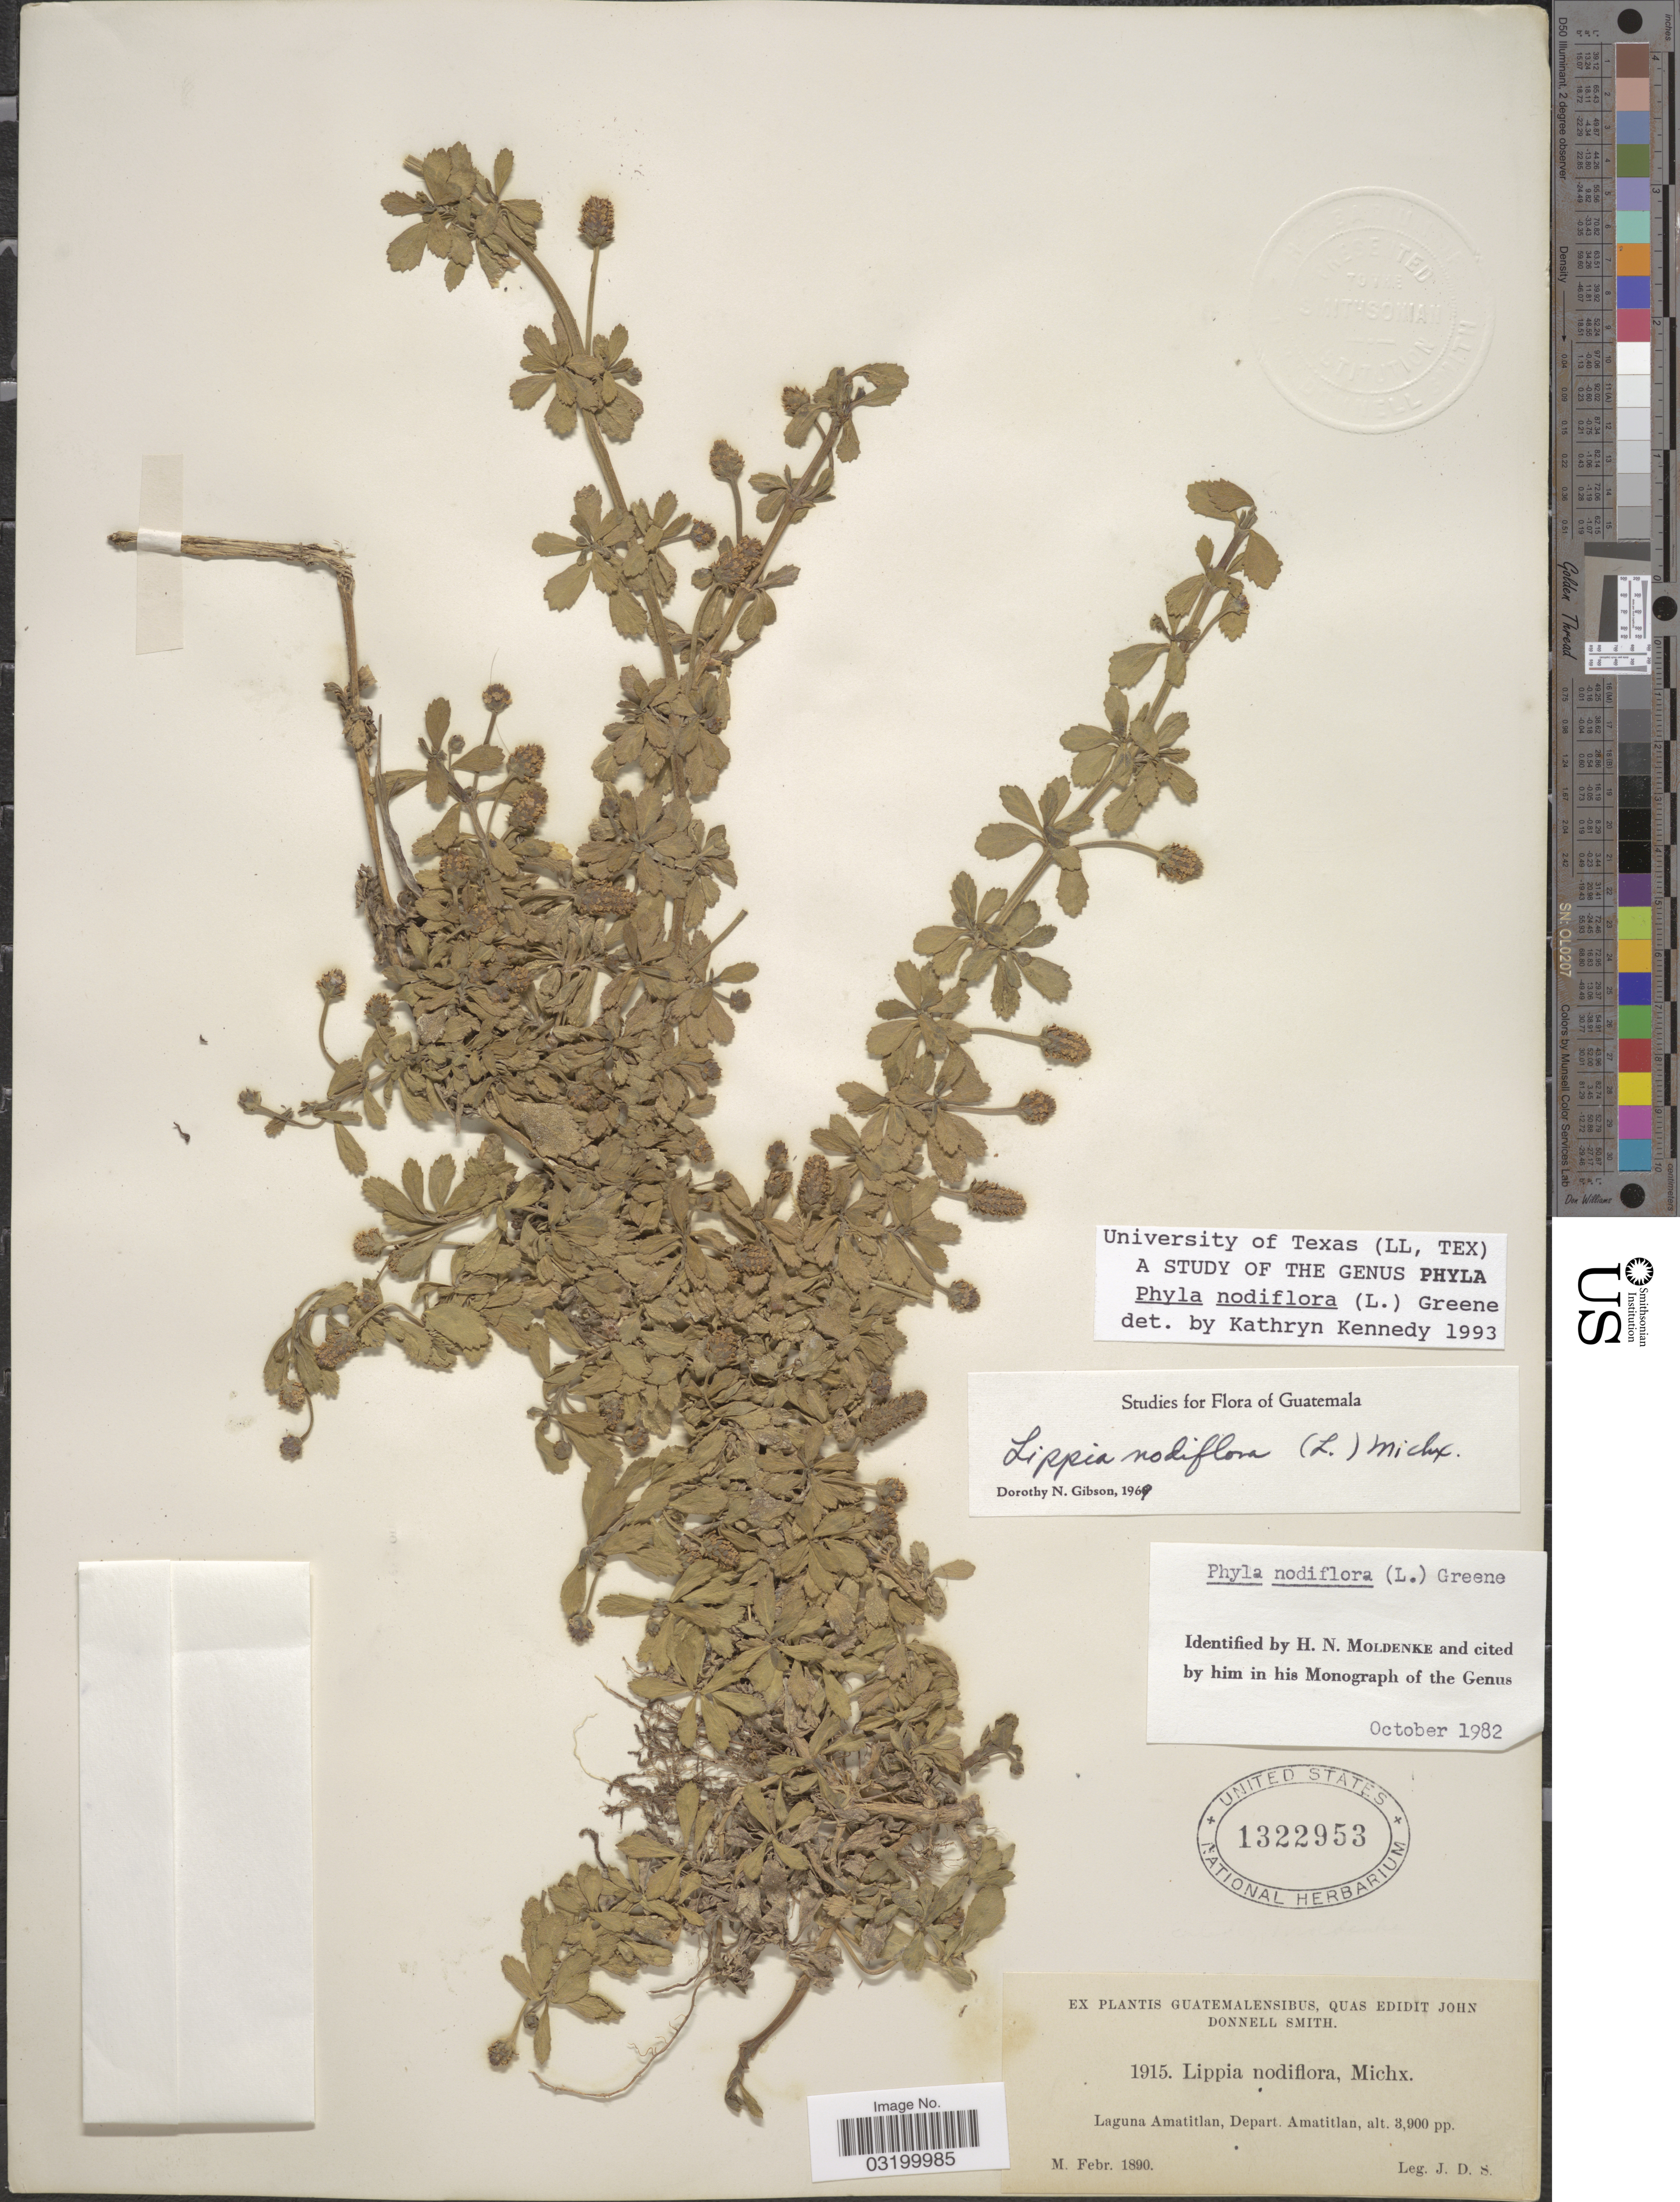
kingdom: Plantae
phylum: Tracheophyta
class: Magnoliopsida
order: Lamiales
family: Verbenaceae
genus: Phyla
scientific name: Phyla nodiflora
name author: (L.) Greene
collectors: J. Donnell Smith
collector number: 1915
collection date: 1890-02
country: Guatemala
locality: Laguna Amatitlan, Depart. Amatitlan.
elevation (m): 1189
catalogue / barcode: US 1322953